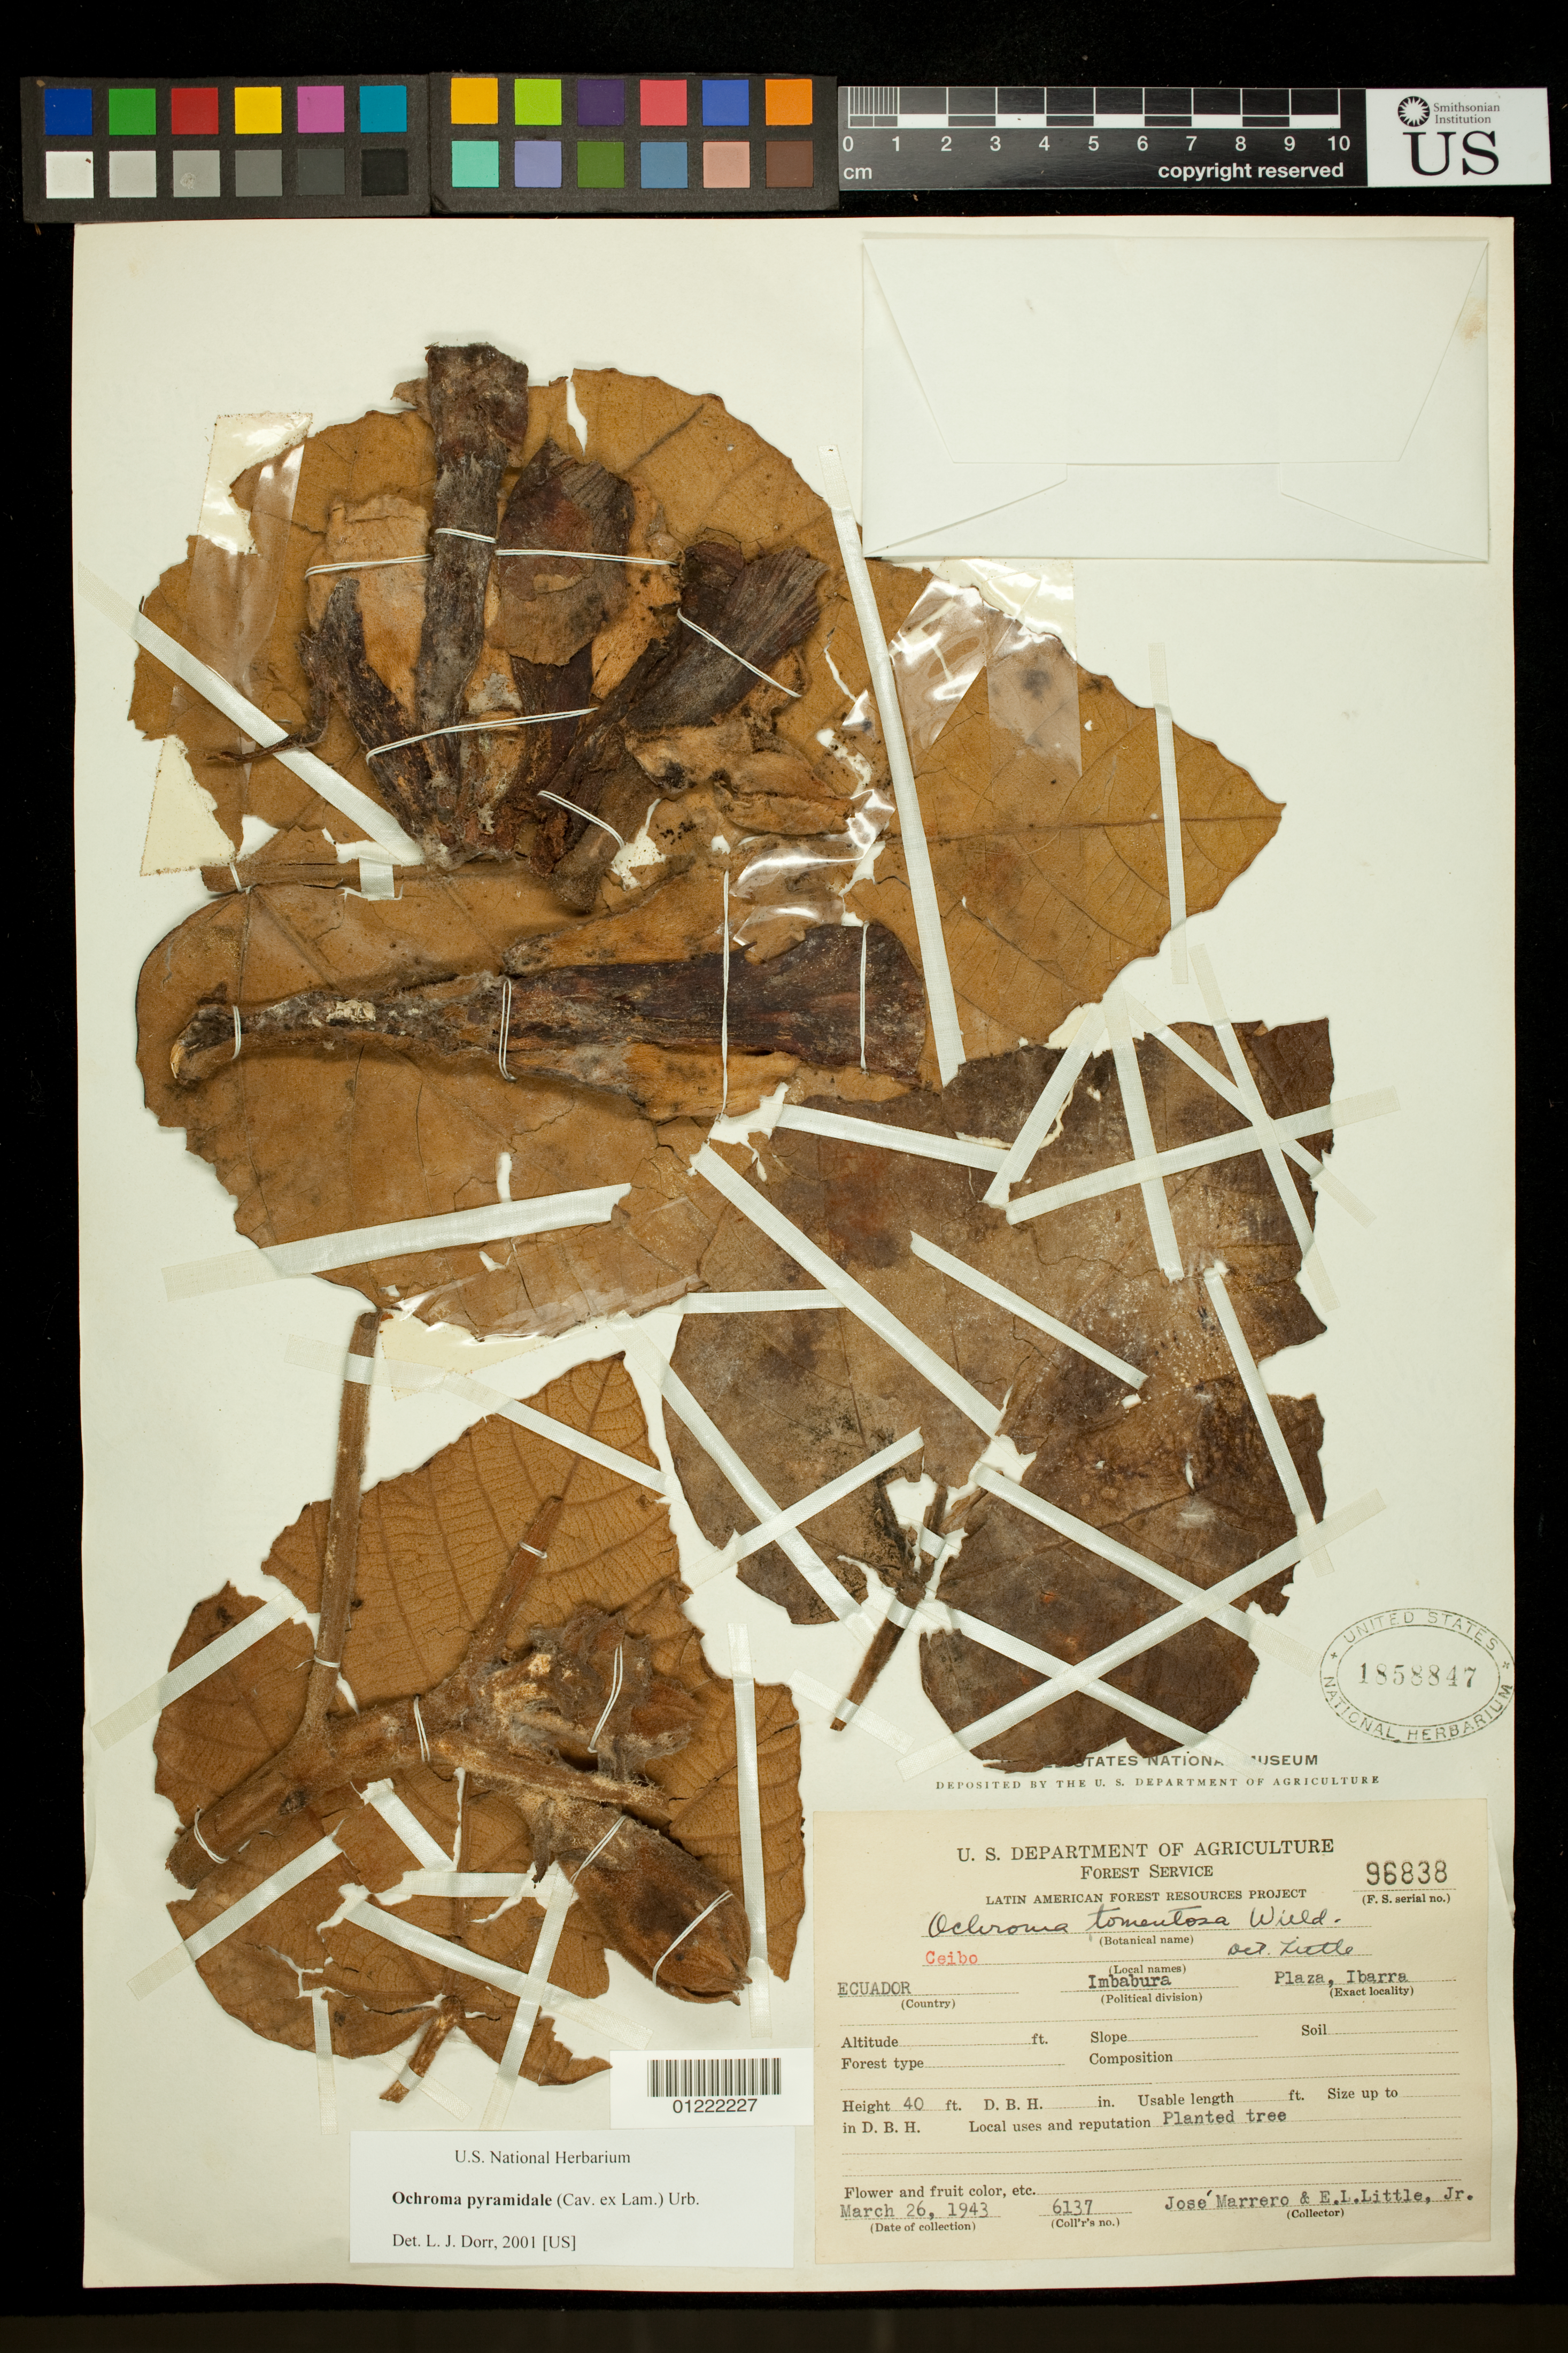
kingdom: Plantae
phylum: Tracheophyta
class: Magnoliopsida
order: Malvales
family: Malvaceae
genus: Ochroma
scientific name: Ochroma pyramidale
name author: (Cav. ex Lam.) Urb.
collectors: E. L. Little & J. Marrero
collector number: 6137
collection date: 1943-03-26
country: Ecuador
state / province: Imbabura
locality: Plaza, Ibarra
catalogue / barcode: US 1858847